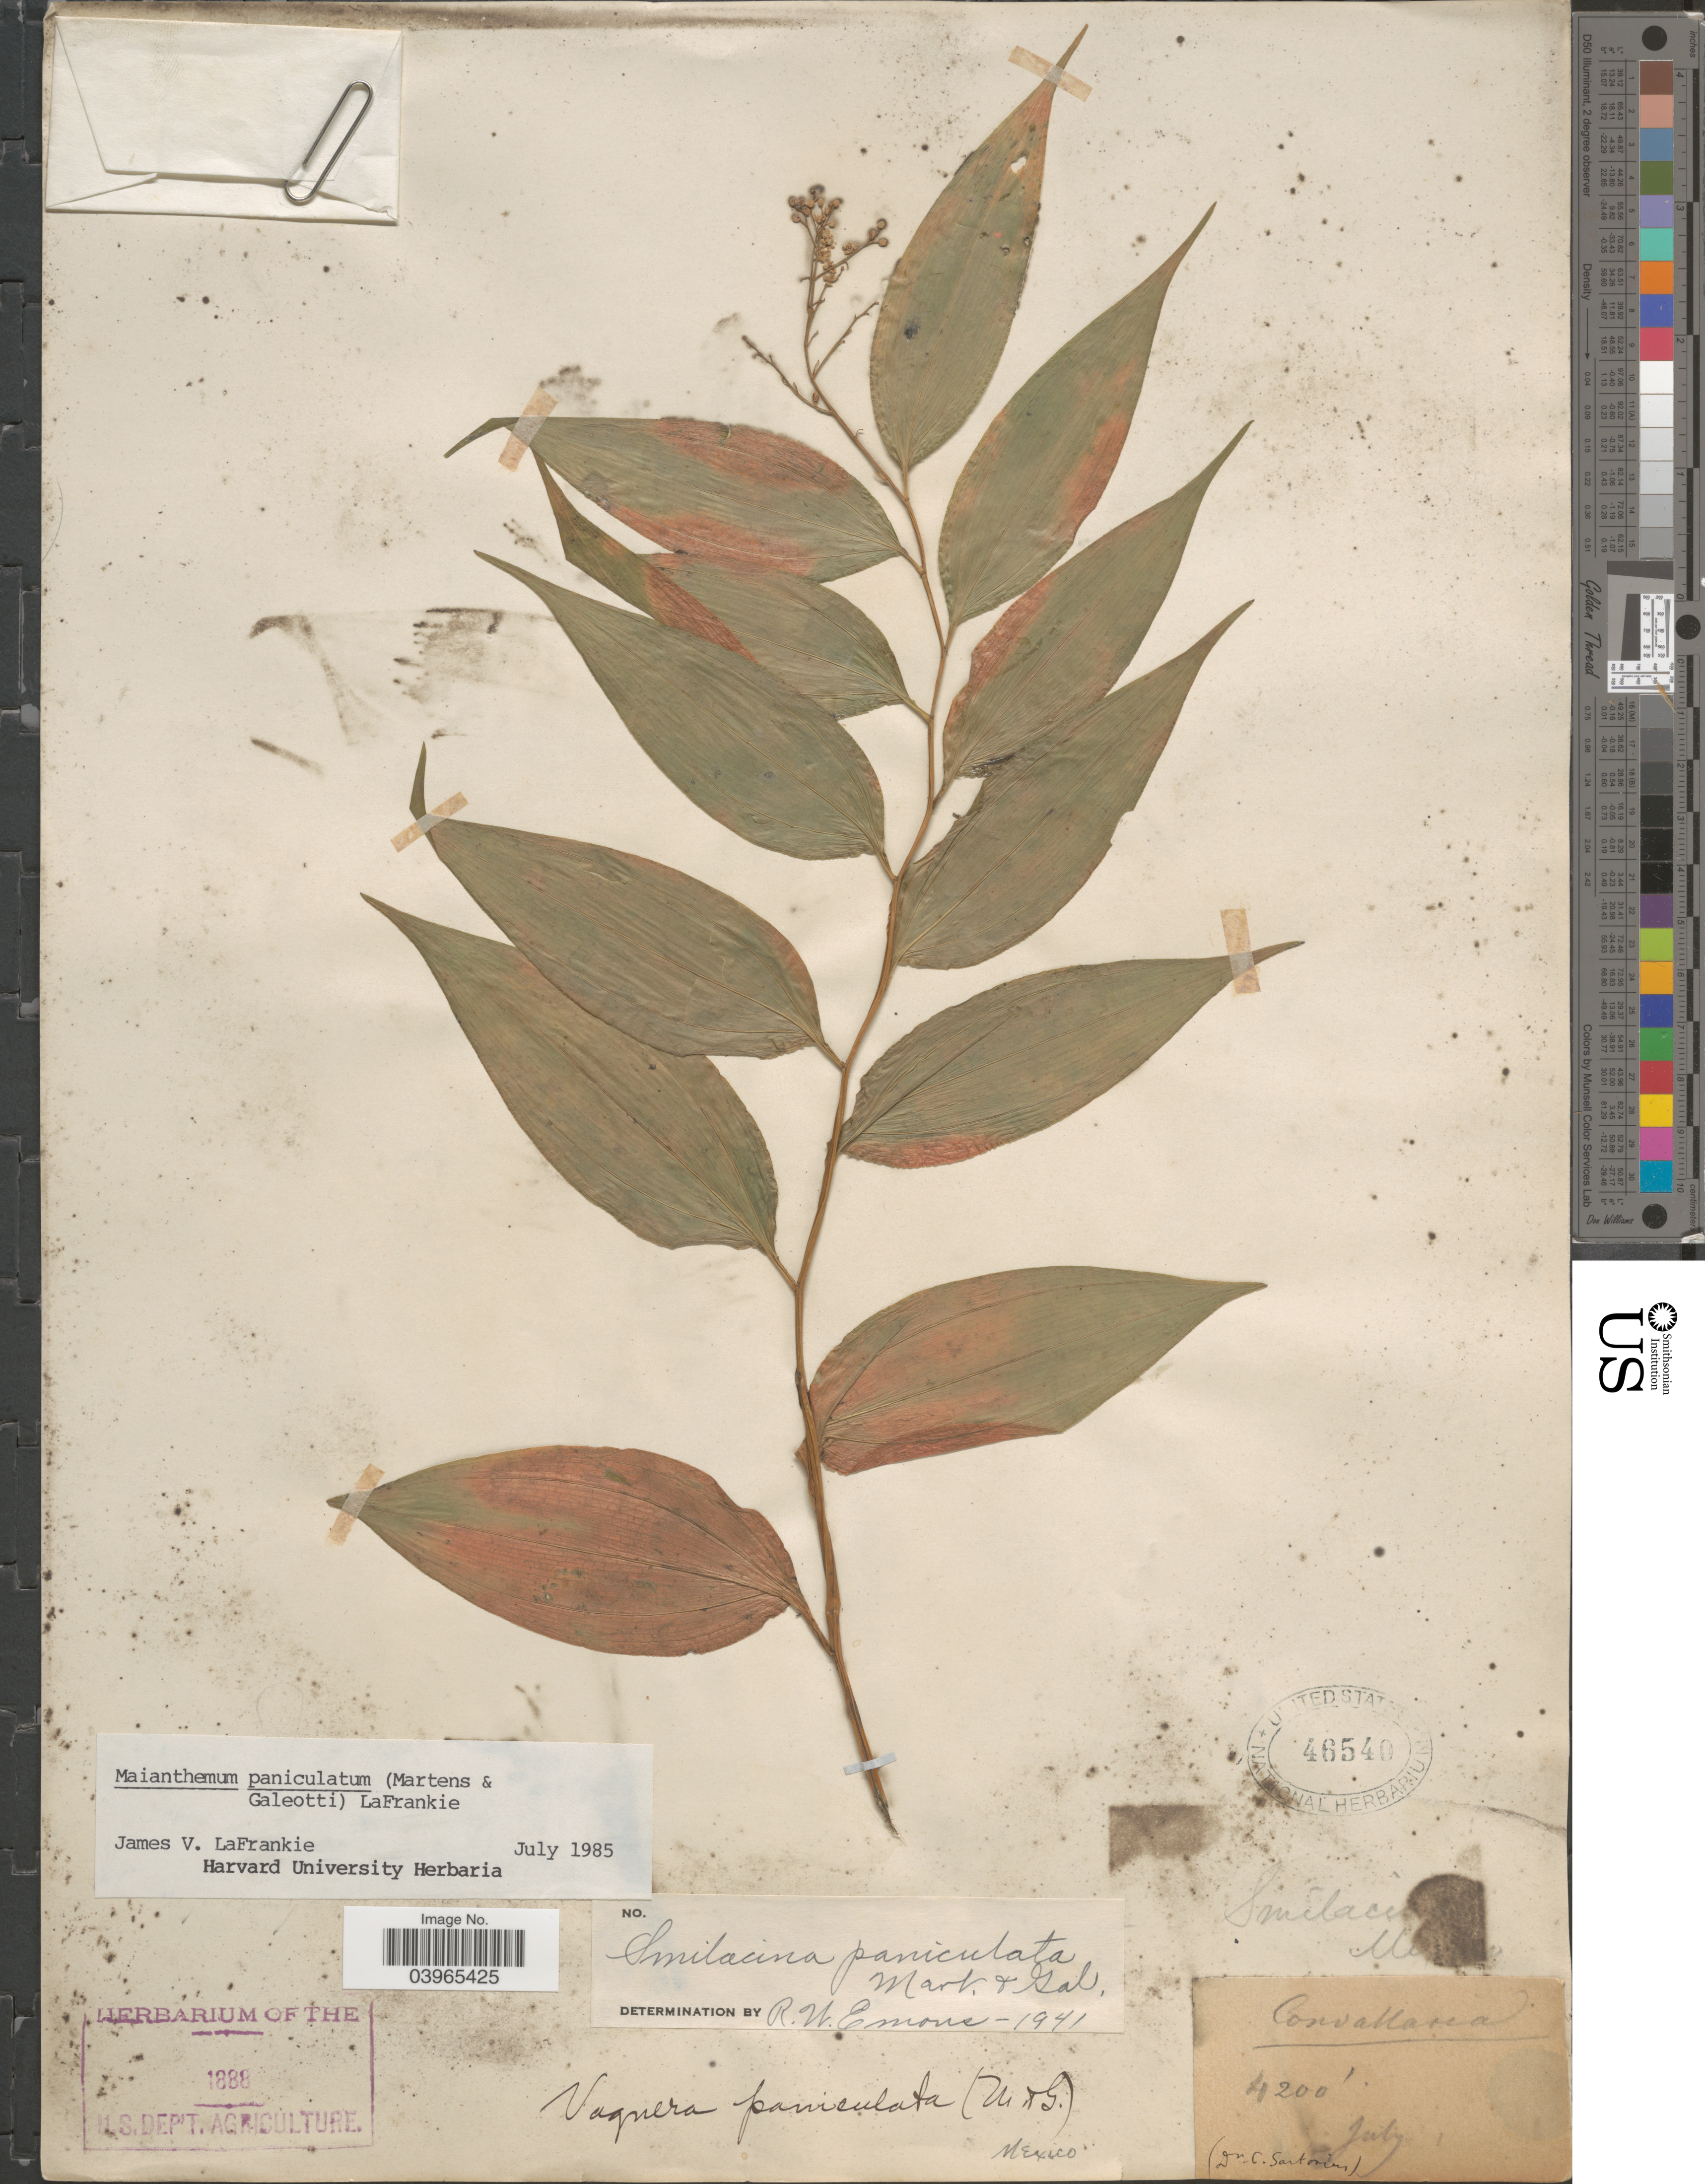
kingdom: Plantae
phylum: Tracheophyta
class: Liliopsida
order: Asparagales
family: Asparagaceae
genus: Maianthemum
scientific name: Maianthemum paniculatum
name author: (M. Martens & Galeotti) LaFrankie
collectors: C. Sartorius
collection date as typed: Transcribed d/m/y: /7/1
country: Mexico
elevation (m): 1280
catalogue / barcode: US 46540